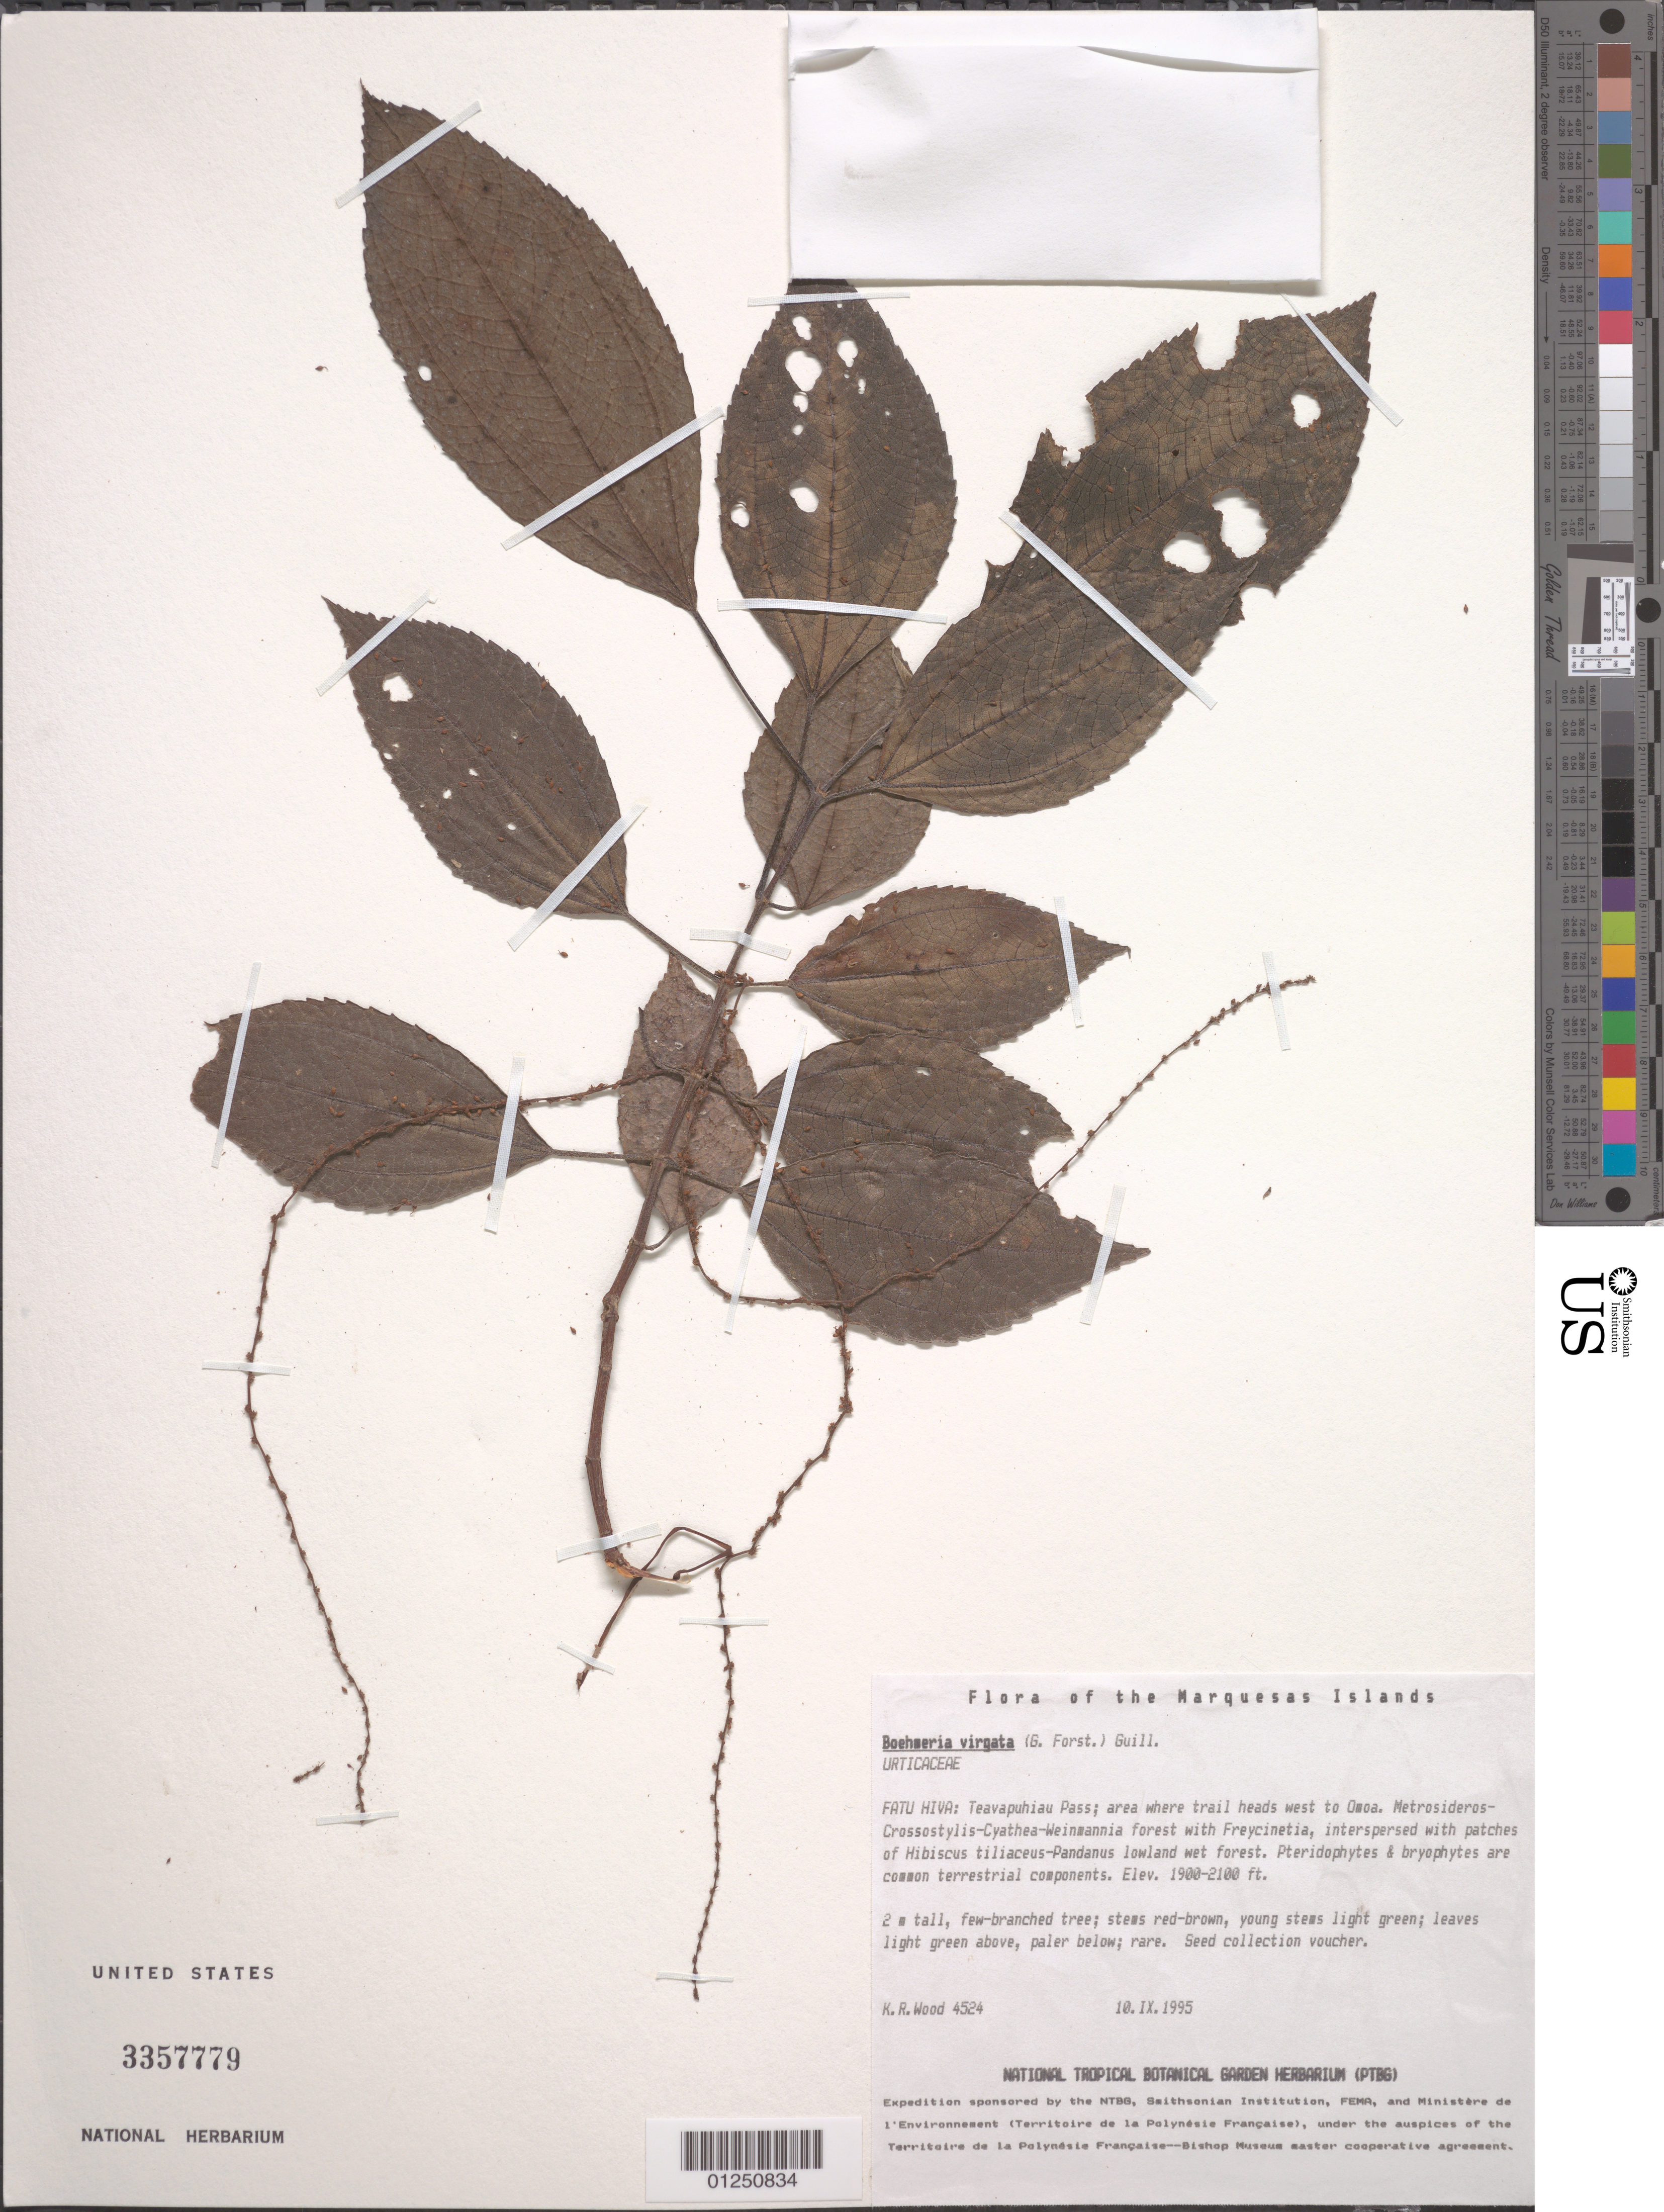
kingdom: Plantae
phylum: Tracheophyta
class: Magnoliopsida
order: Rosales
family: Urticaceae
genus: Boehmeria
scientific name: Boehmeria virgata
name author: (G. Forst.) Guill.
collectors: K. R. Wood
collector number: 4524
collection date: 1995-09-10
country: French Polynesia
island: Fatu Hiva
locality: Teavapuhiau Pass, area where trail heads W to 'Omo'a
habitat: Metrosideros - Crossostylis - Cyathea-Weinmannia w/ Freycinetia, interspersed w/ Hibiscus tiliaceus - Pandanus lowland wet forest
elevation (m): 579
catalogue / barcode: US 3357779